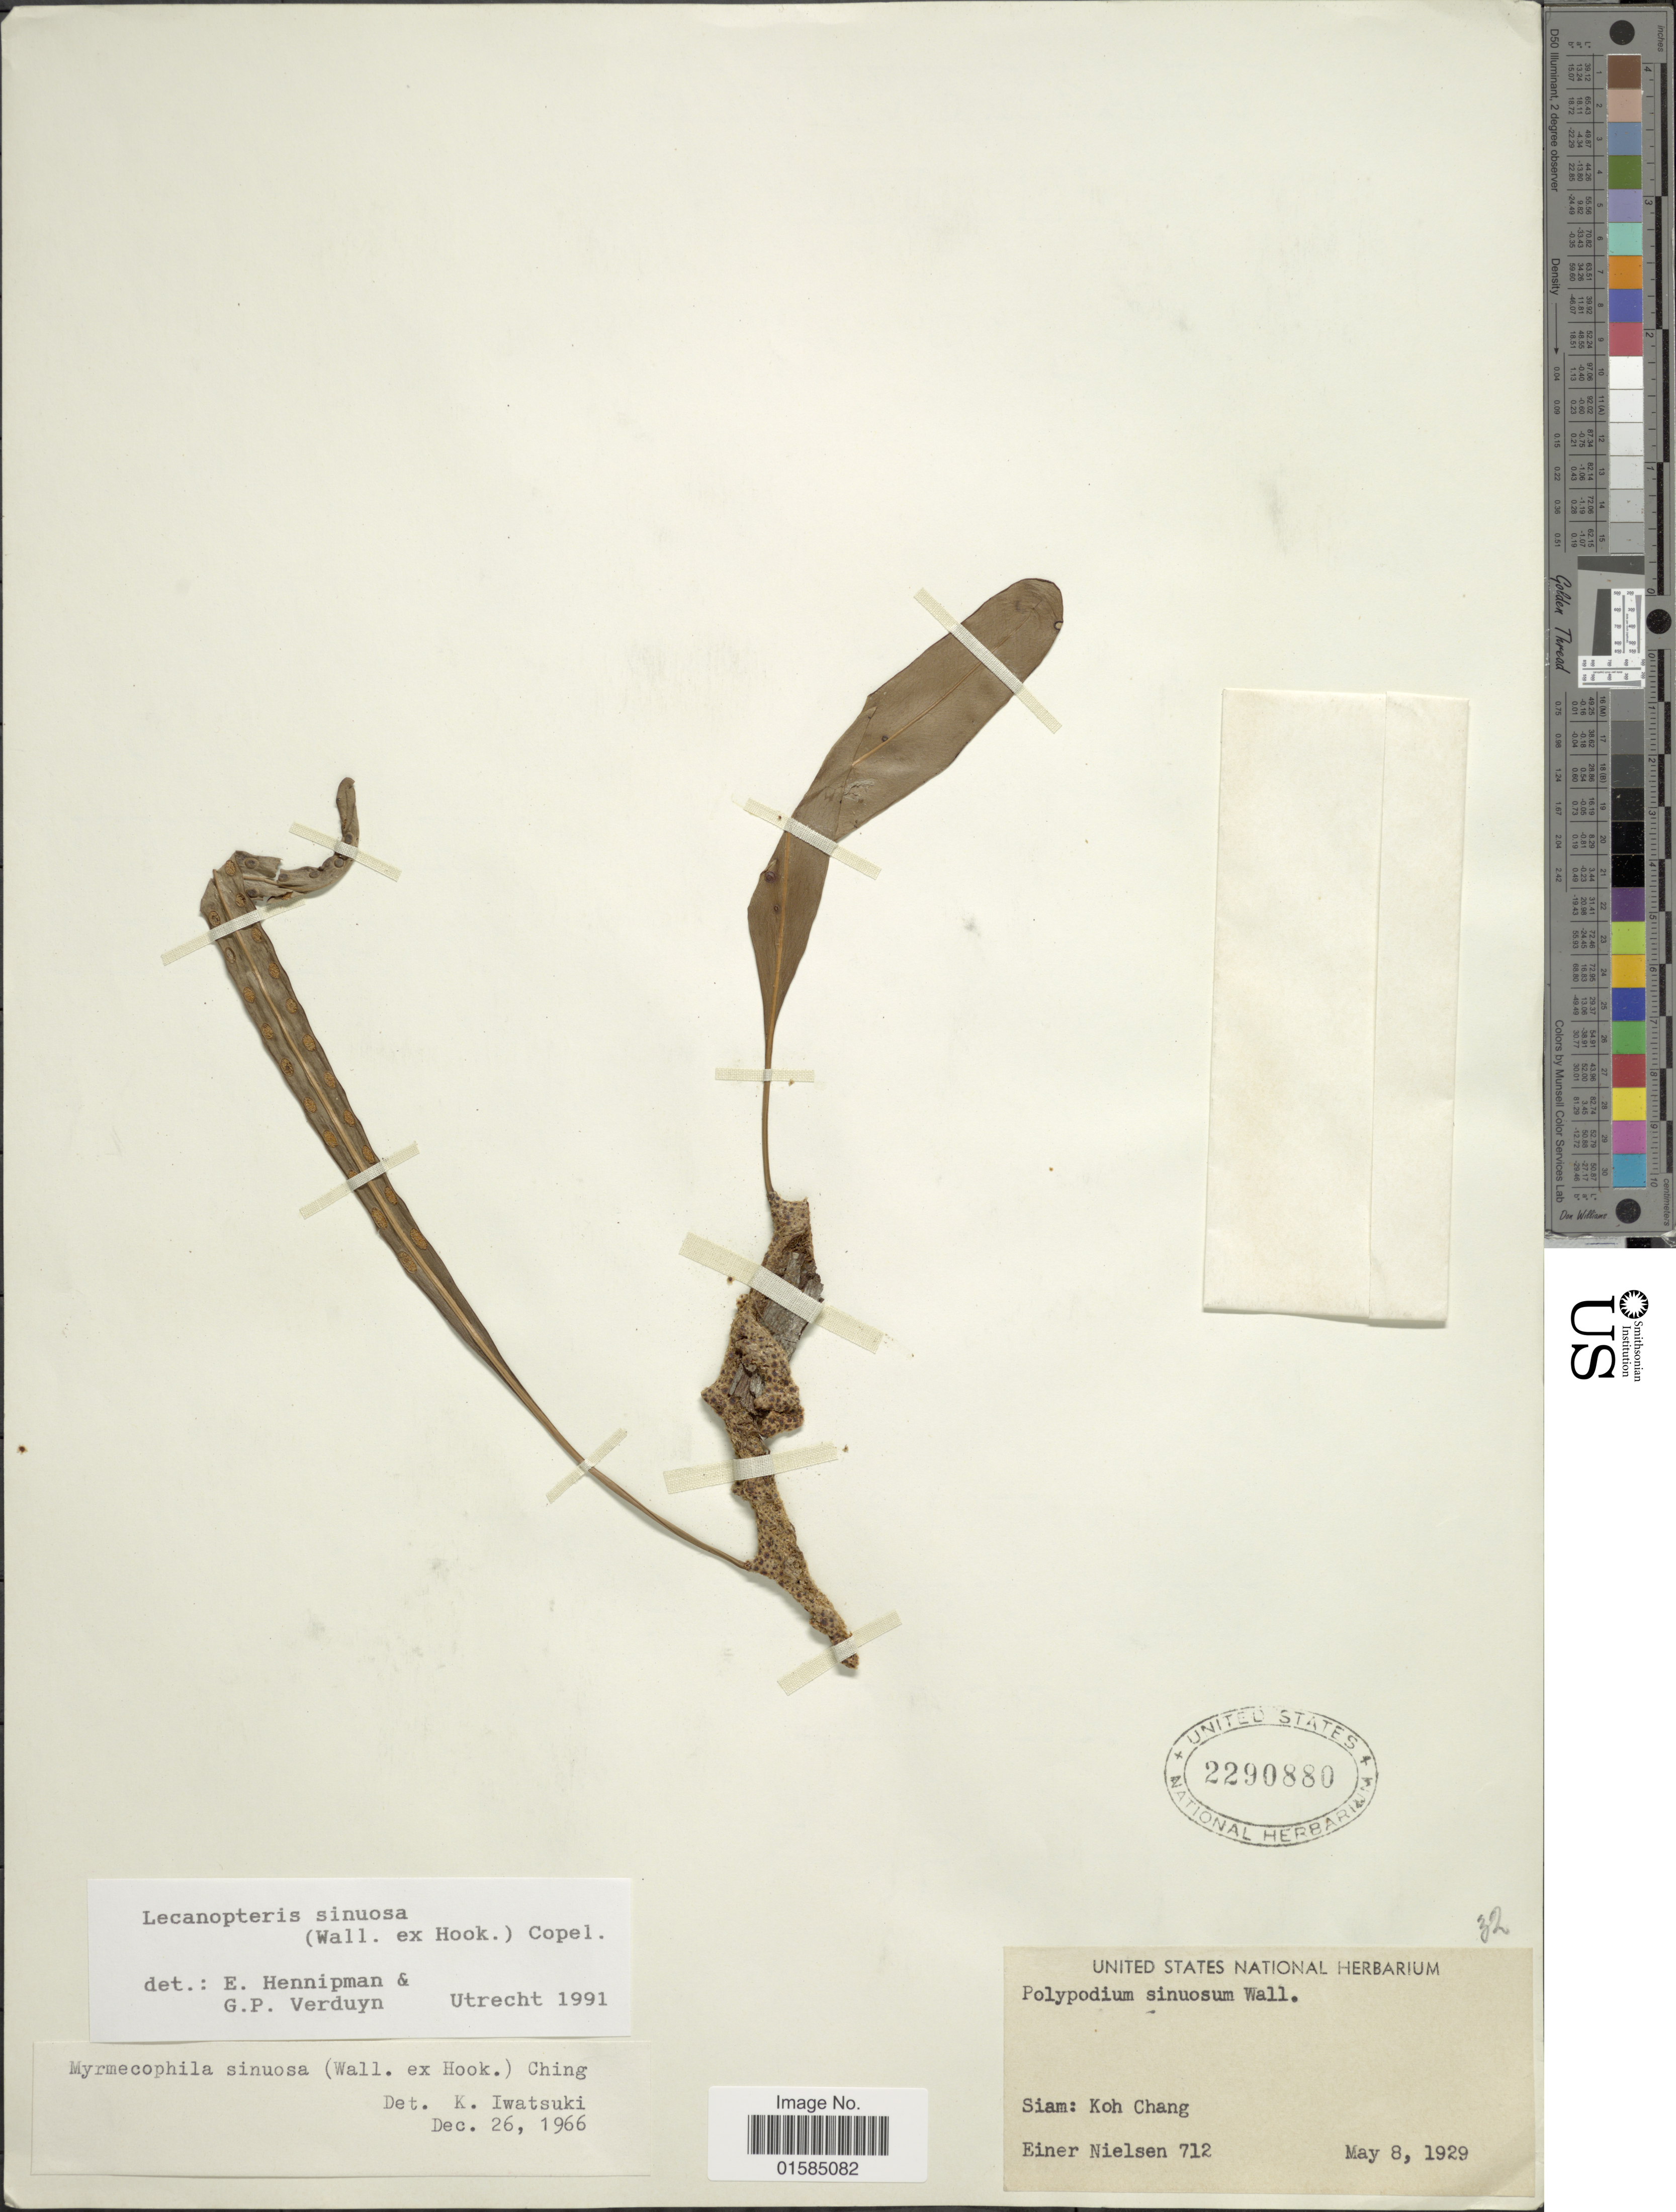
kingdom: Plantae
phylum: Tracheophyta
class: Polypodiopsida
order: Polypodiales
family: Polypodiaceae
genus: Lecanopteris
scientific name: Lecanopteris sinuosa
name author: (Wall. ex Hook.) Copel.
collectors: E. Nielsen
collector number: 712/32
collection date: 1929-05-08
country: Thailand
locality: Siam: Koh Chang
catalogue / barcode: US 2290880